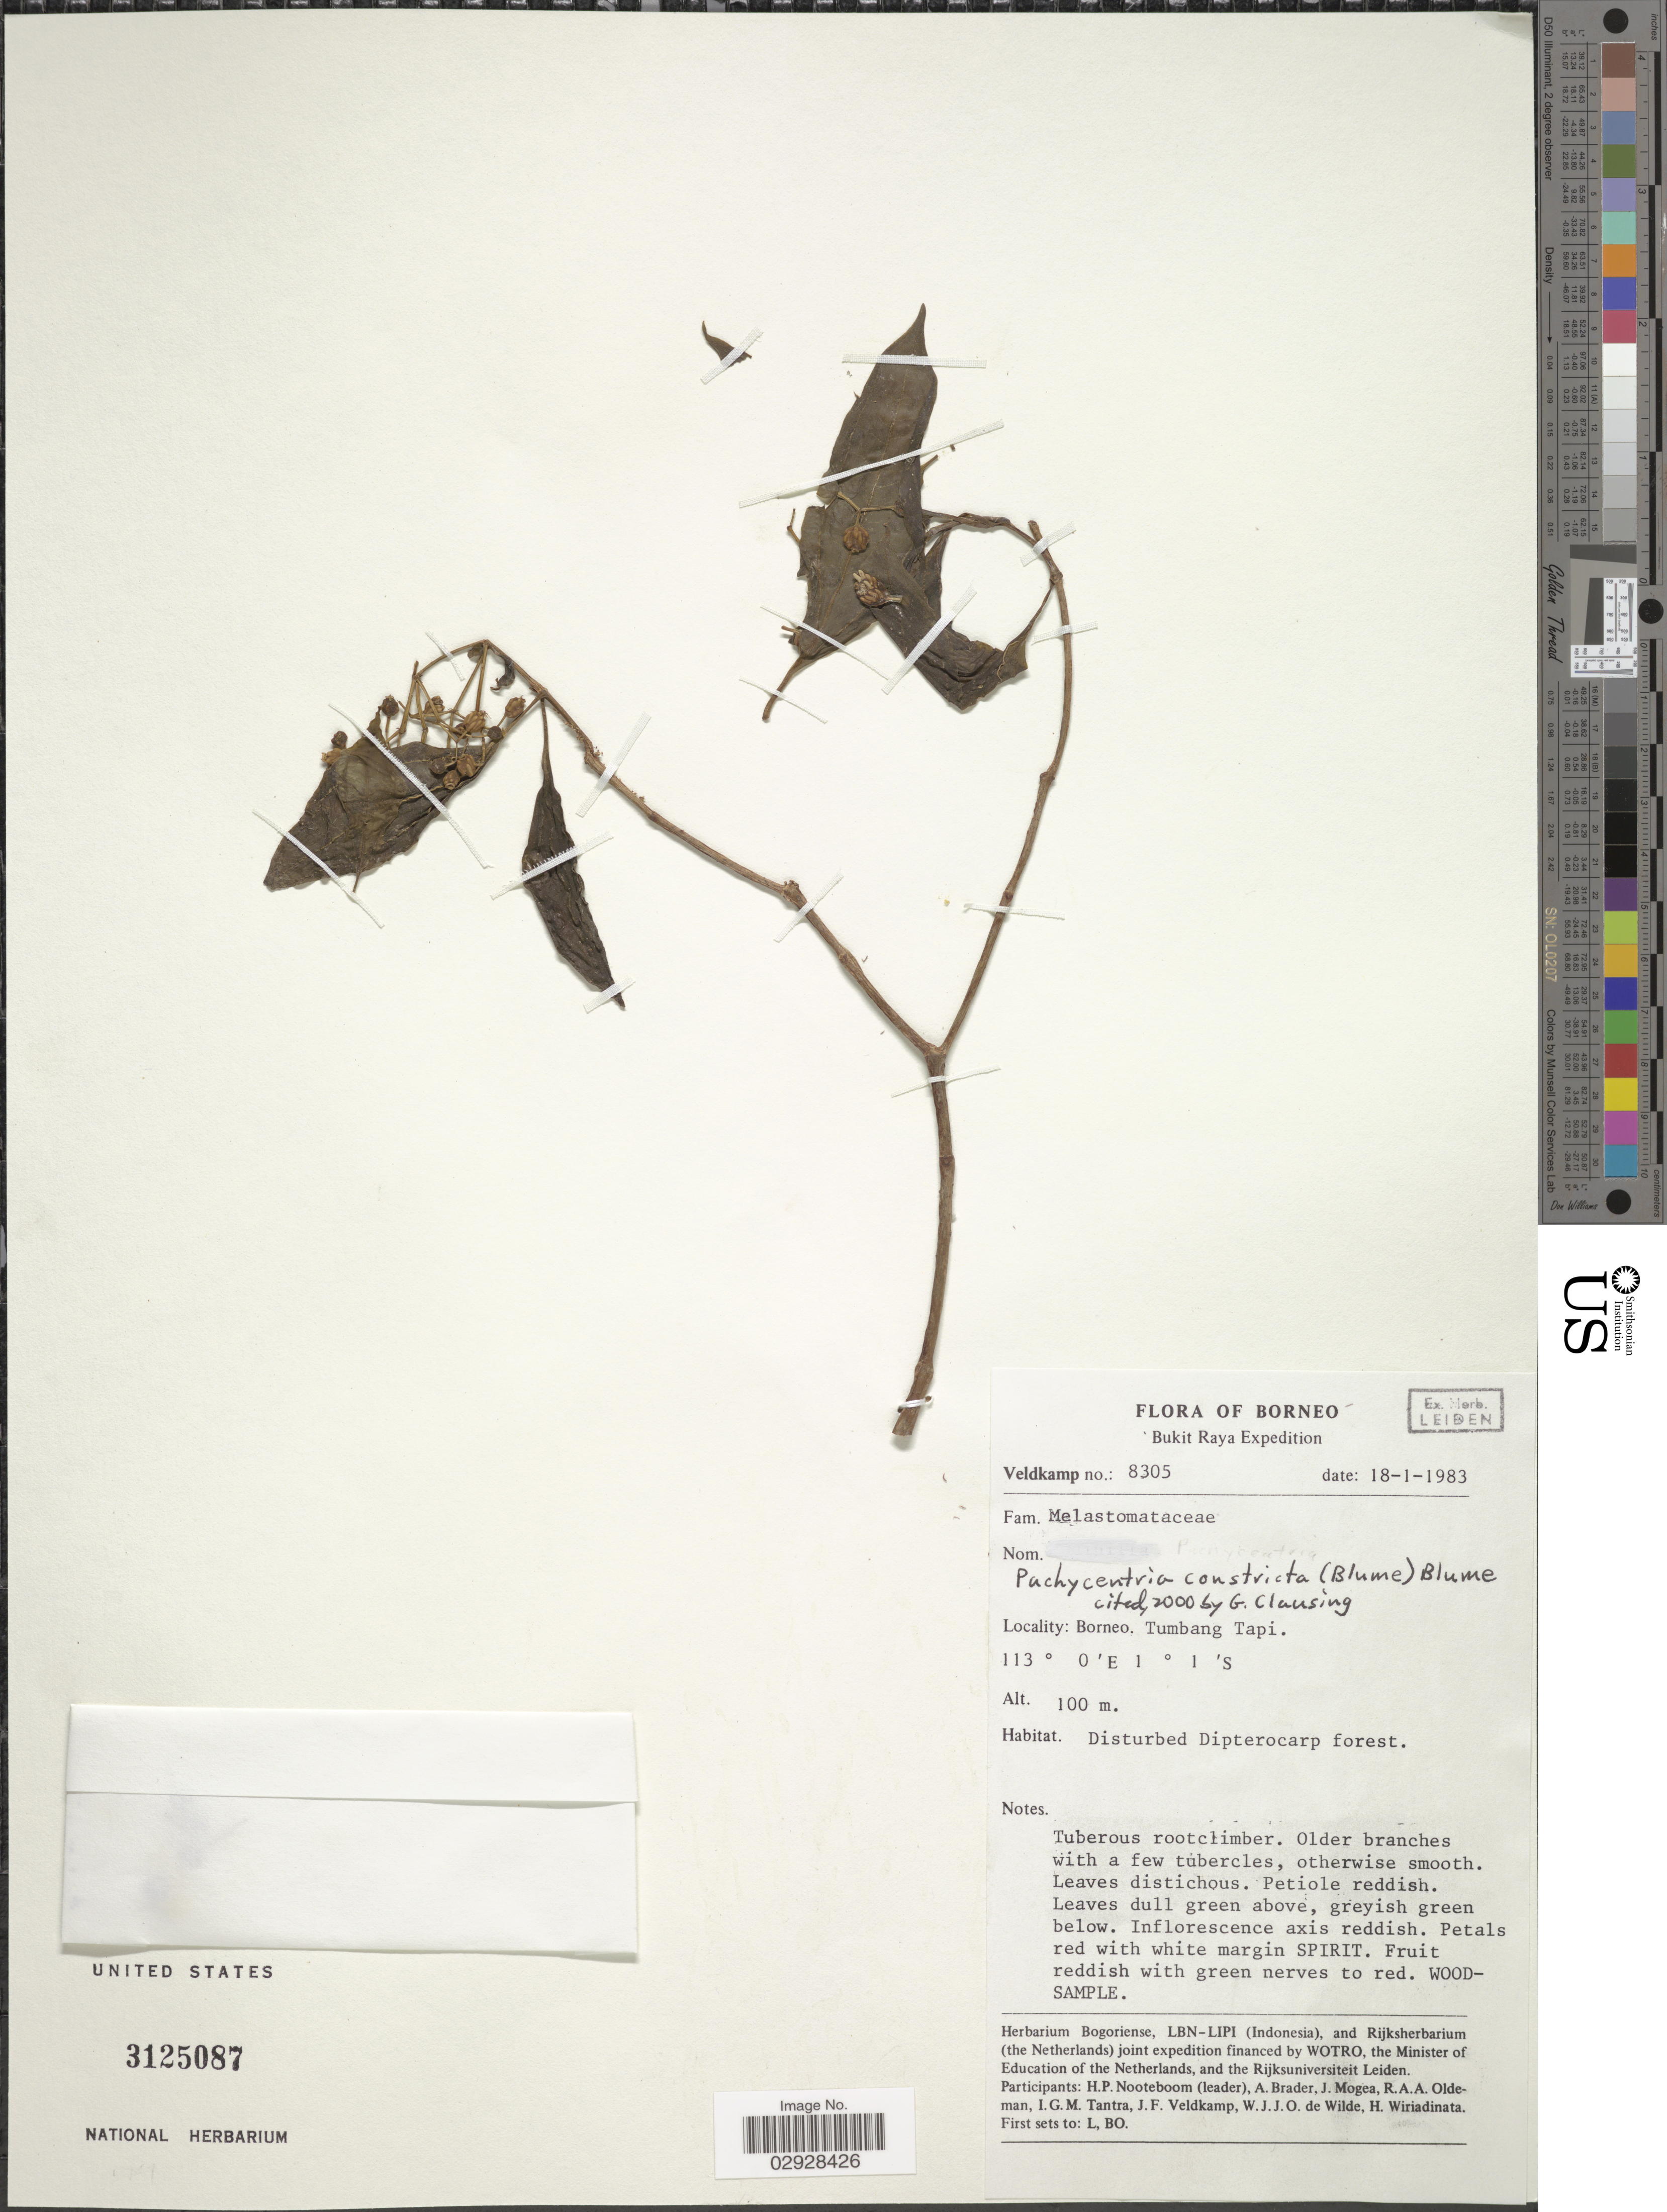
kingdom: Plantae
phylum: Tracheophyta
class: Magnoliopsida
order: Myrtales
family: Melastomataceae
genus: Pachycentria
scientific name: Pachycentria constricta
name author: Blume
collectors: -. Veldkamp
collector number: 8305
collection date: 1983-01-18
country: Indonesia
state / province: Kalimantan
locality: Borneo. Bukit Raya. Tumbang Tapi.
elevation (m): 100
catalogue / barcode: US 3125087